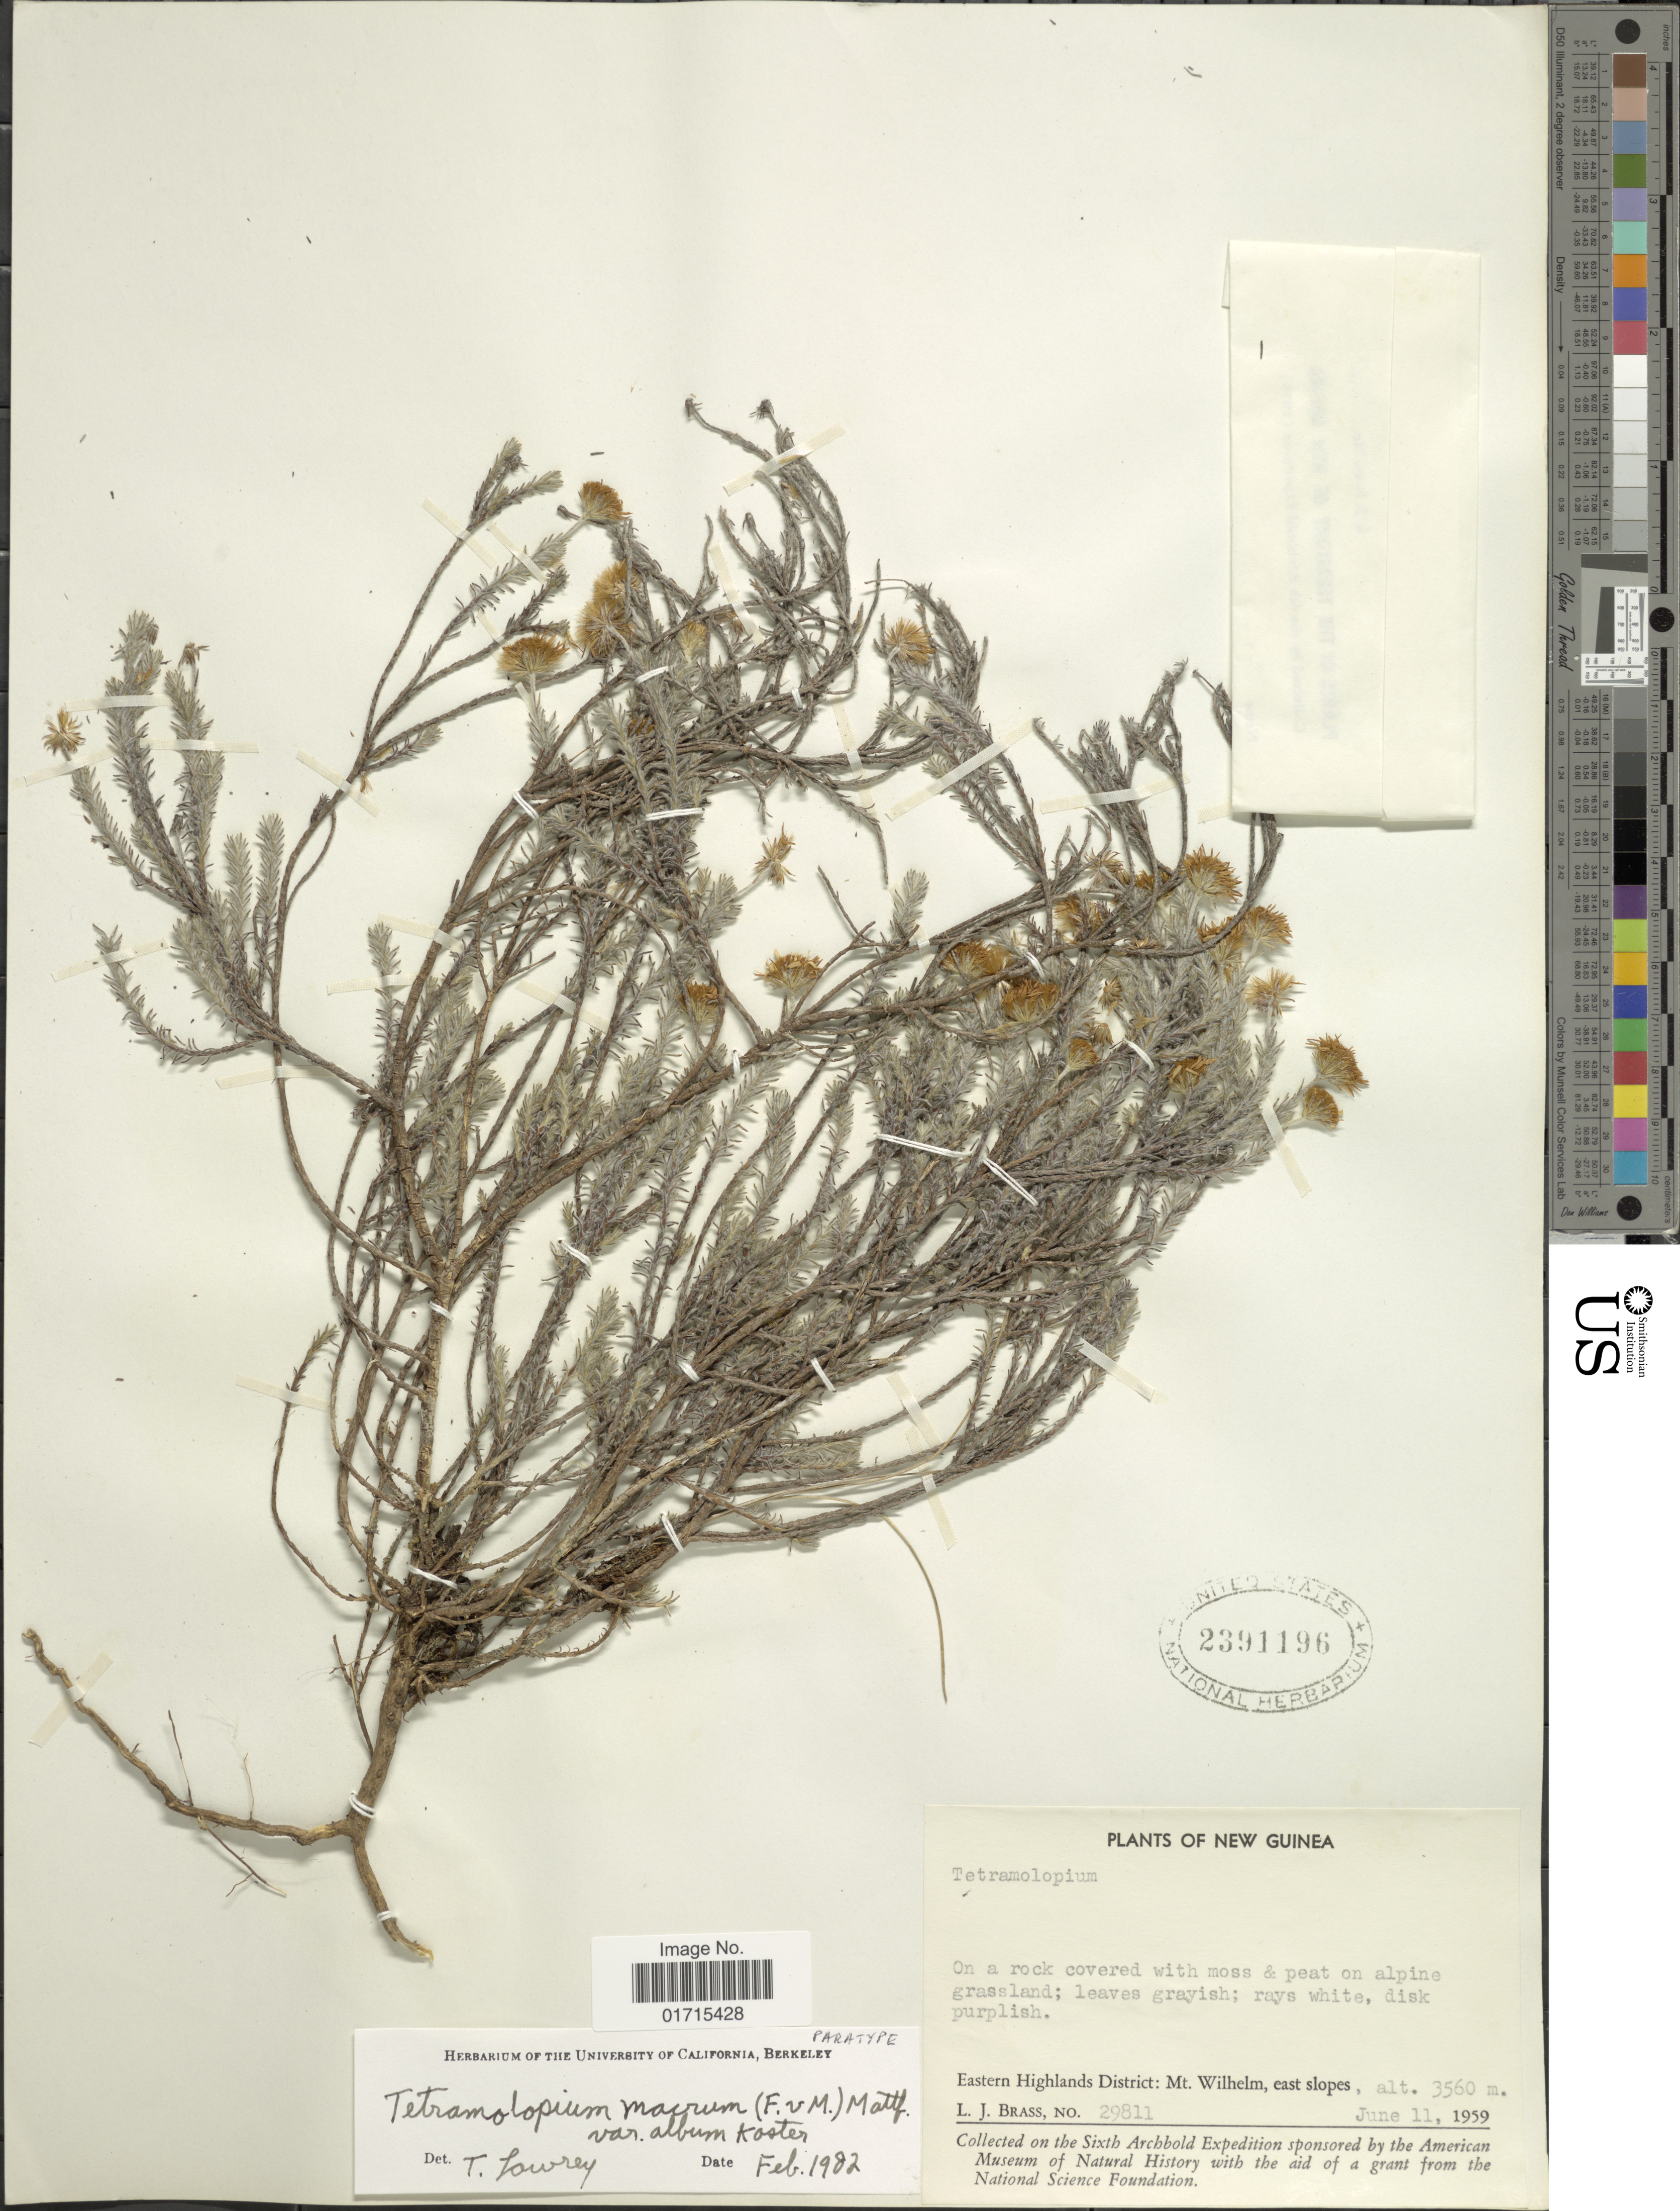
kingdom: Plantae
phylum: Tracheophyta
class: Magnoliopsida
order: Asterales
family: Asteraceae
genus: Tetramolopium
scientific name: Tetramolopium macrum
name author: (F. Muell.) Mattf.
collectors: L. J. Brass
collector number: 29811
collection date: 1959-06-11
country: Papua New Guinea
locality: Eastern Highlands District: Mt. Wilhelm, east slopes, New Guinea.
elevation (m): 3560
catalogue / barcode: US 2391196